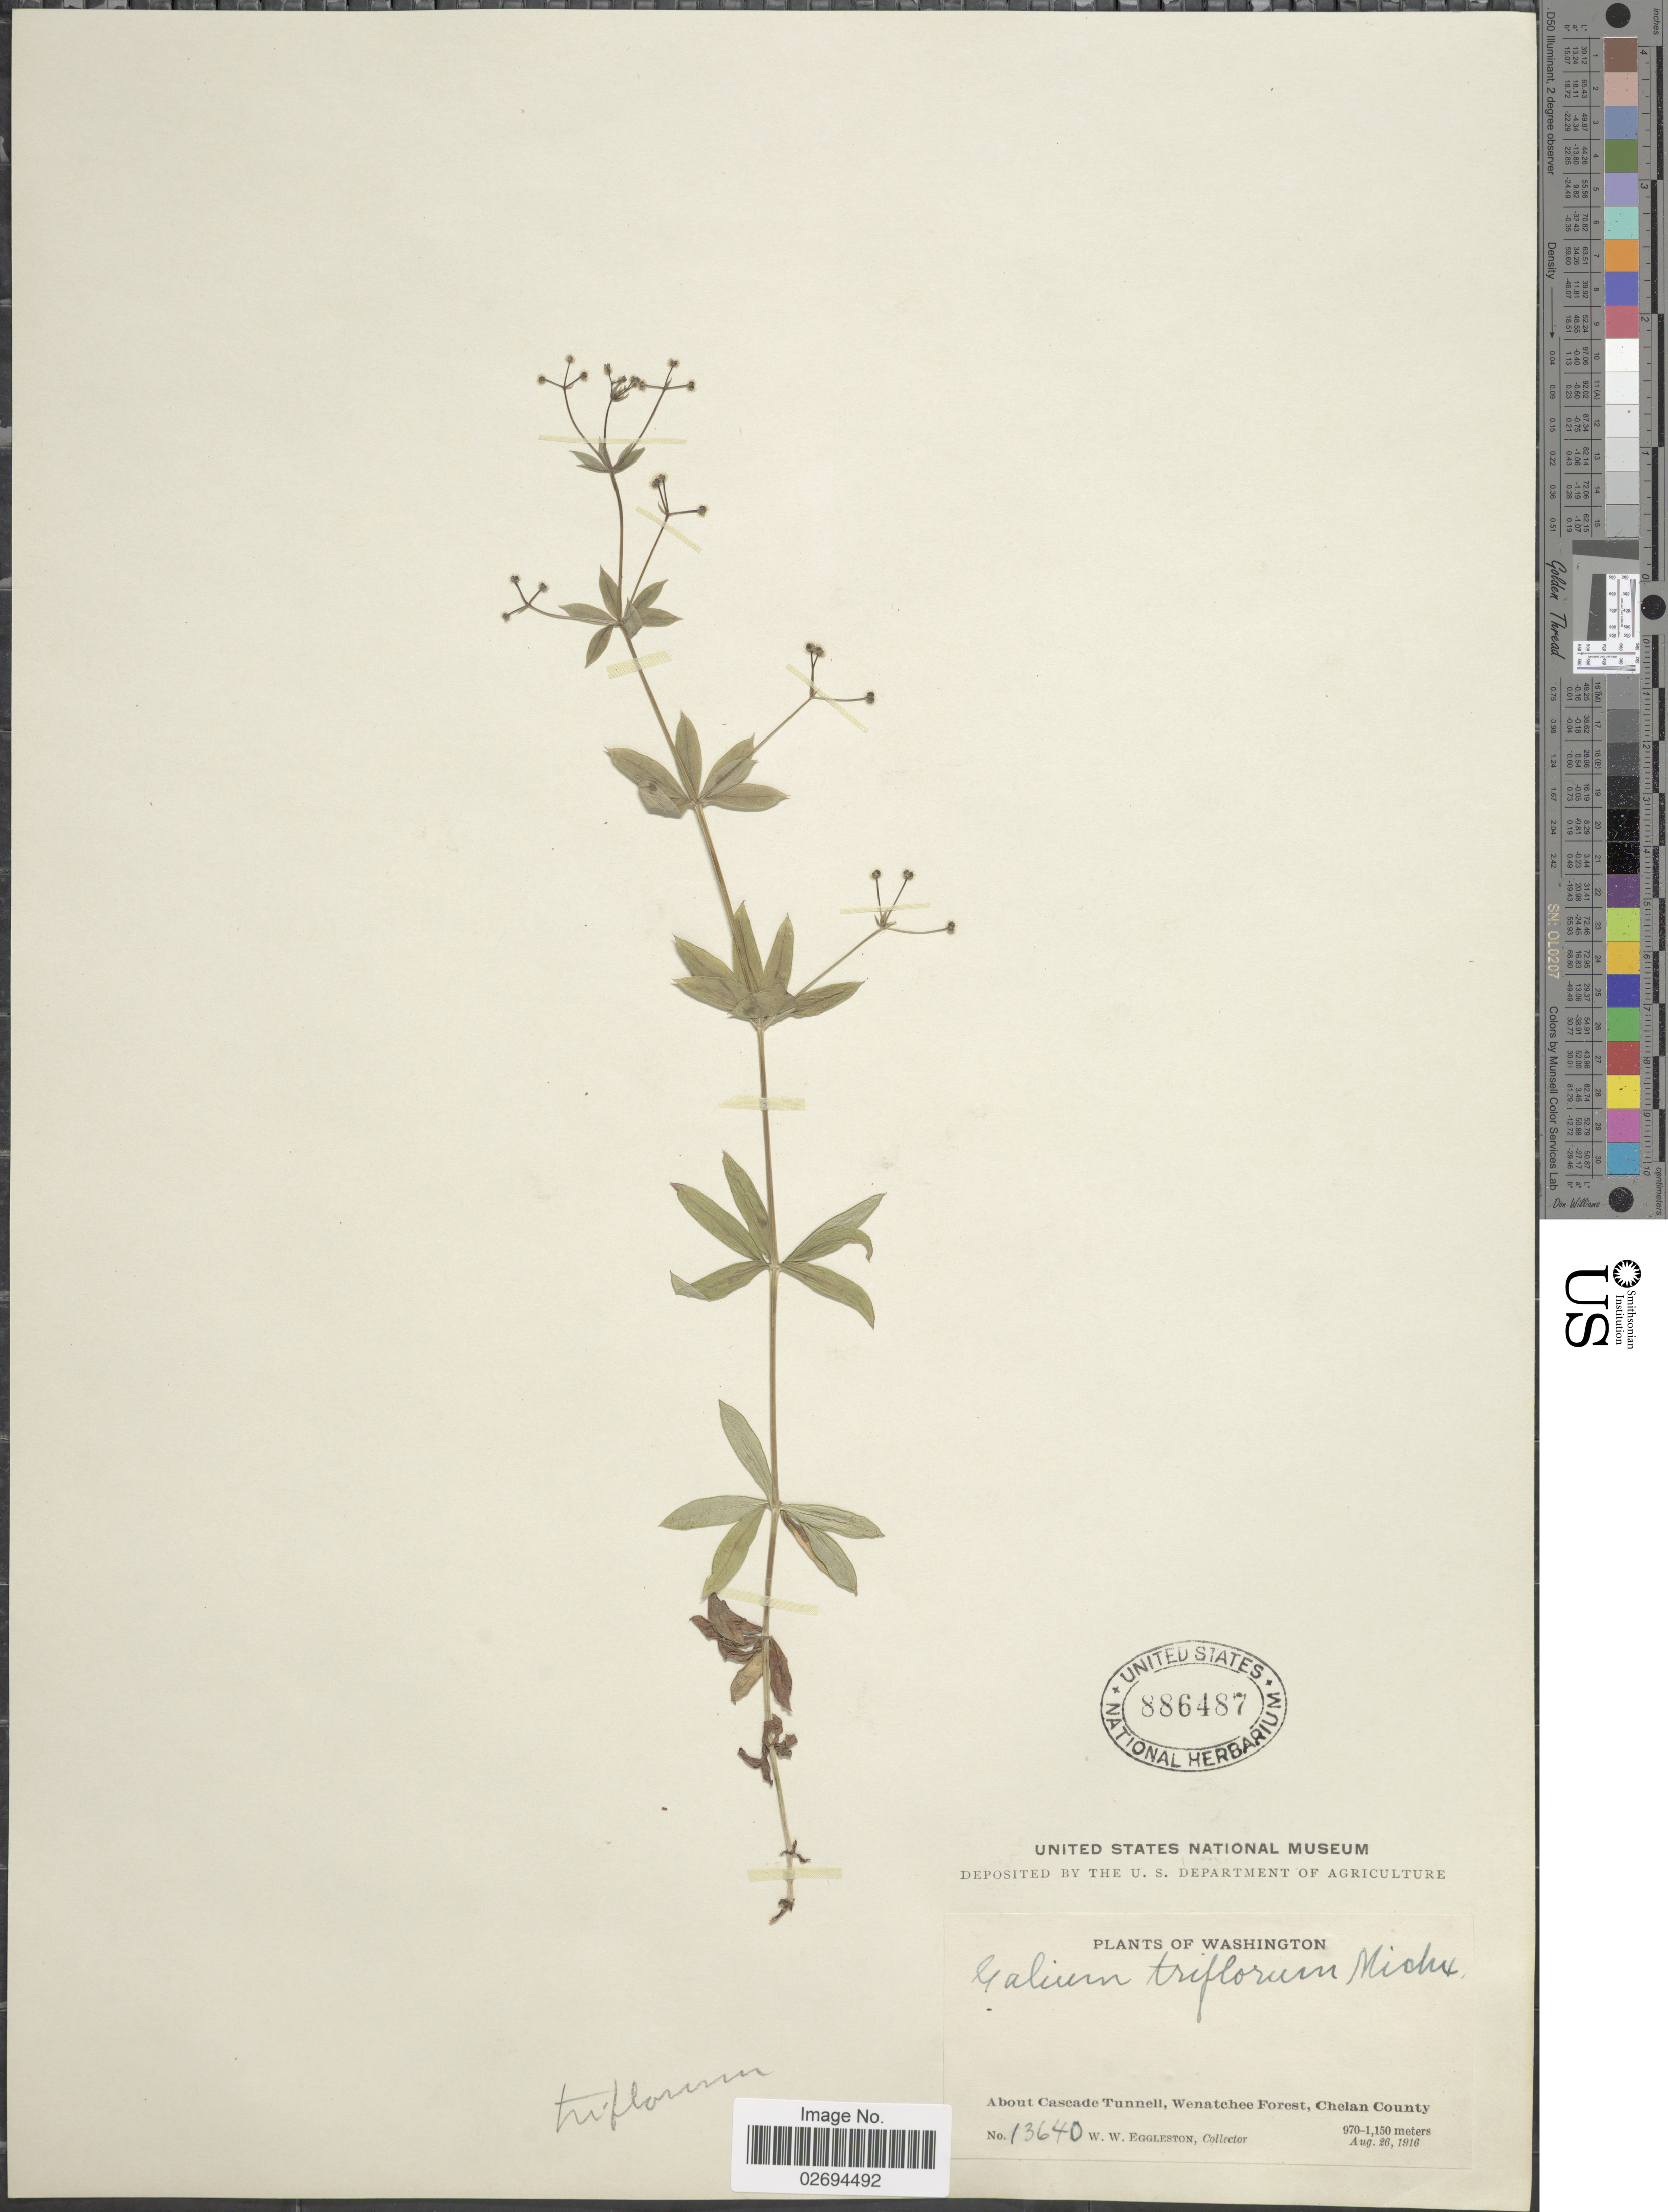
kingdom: Plantae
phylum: Tracheophyta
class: Magnoliopsida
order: Gentianales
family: Rubiaceae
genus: Galium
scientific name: Galium triflorum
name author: Michx.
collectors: W. W. Eggleston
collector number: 13640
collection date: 1916-08-26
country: United States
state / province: Washington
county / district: Chelan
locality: About Cascade Tunnell, Wenatchee Forest, Chelan County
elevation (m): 970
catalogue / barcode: US 886487